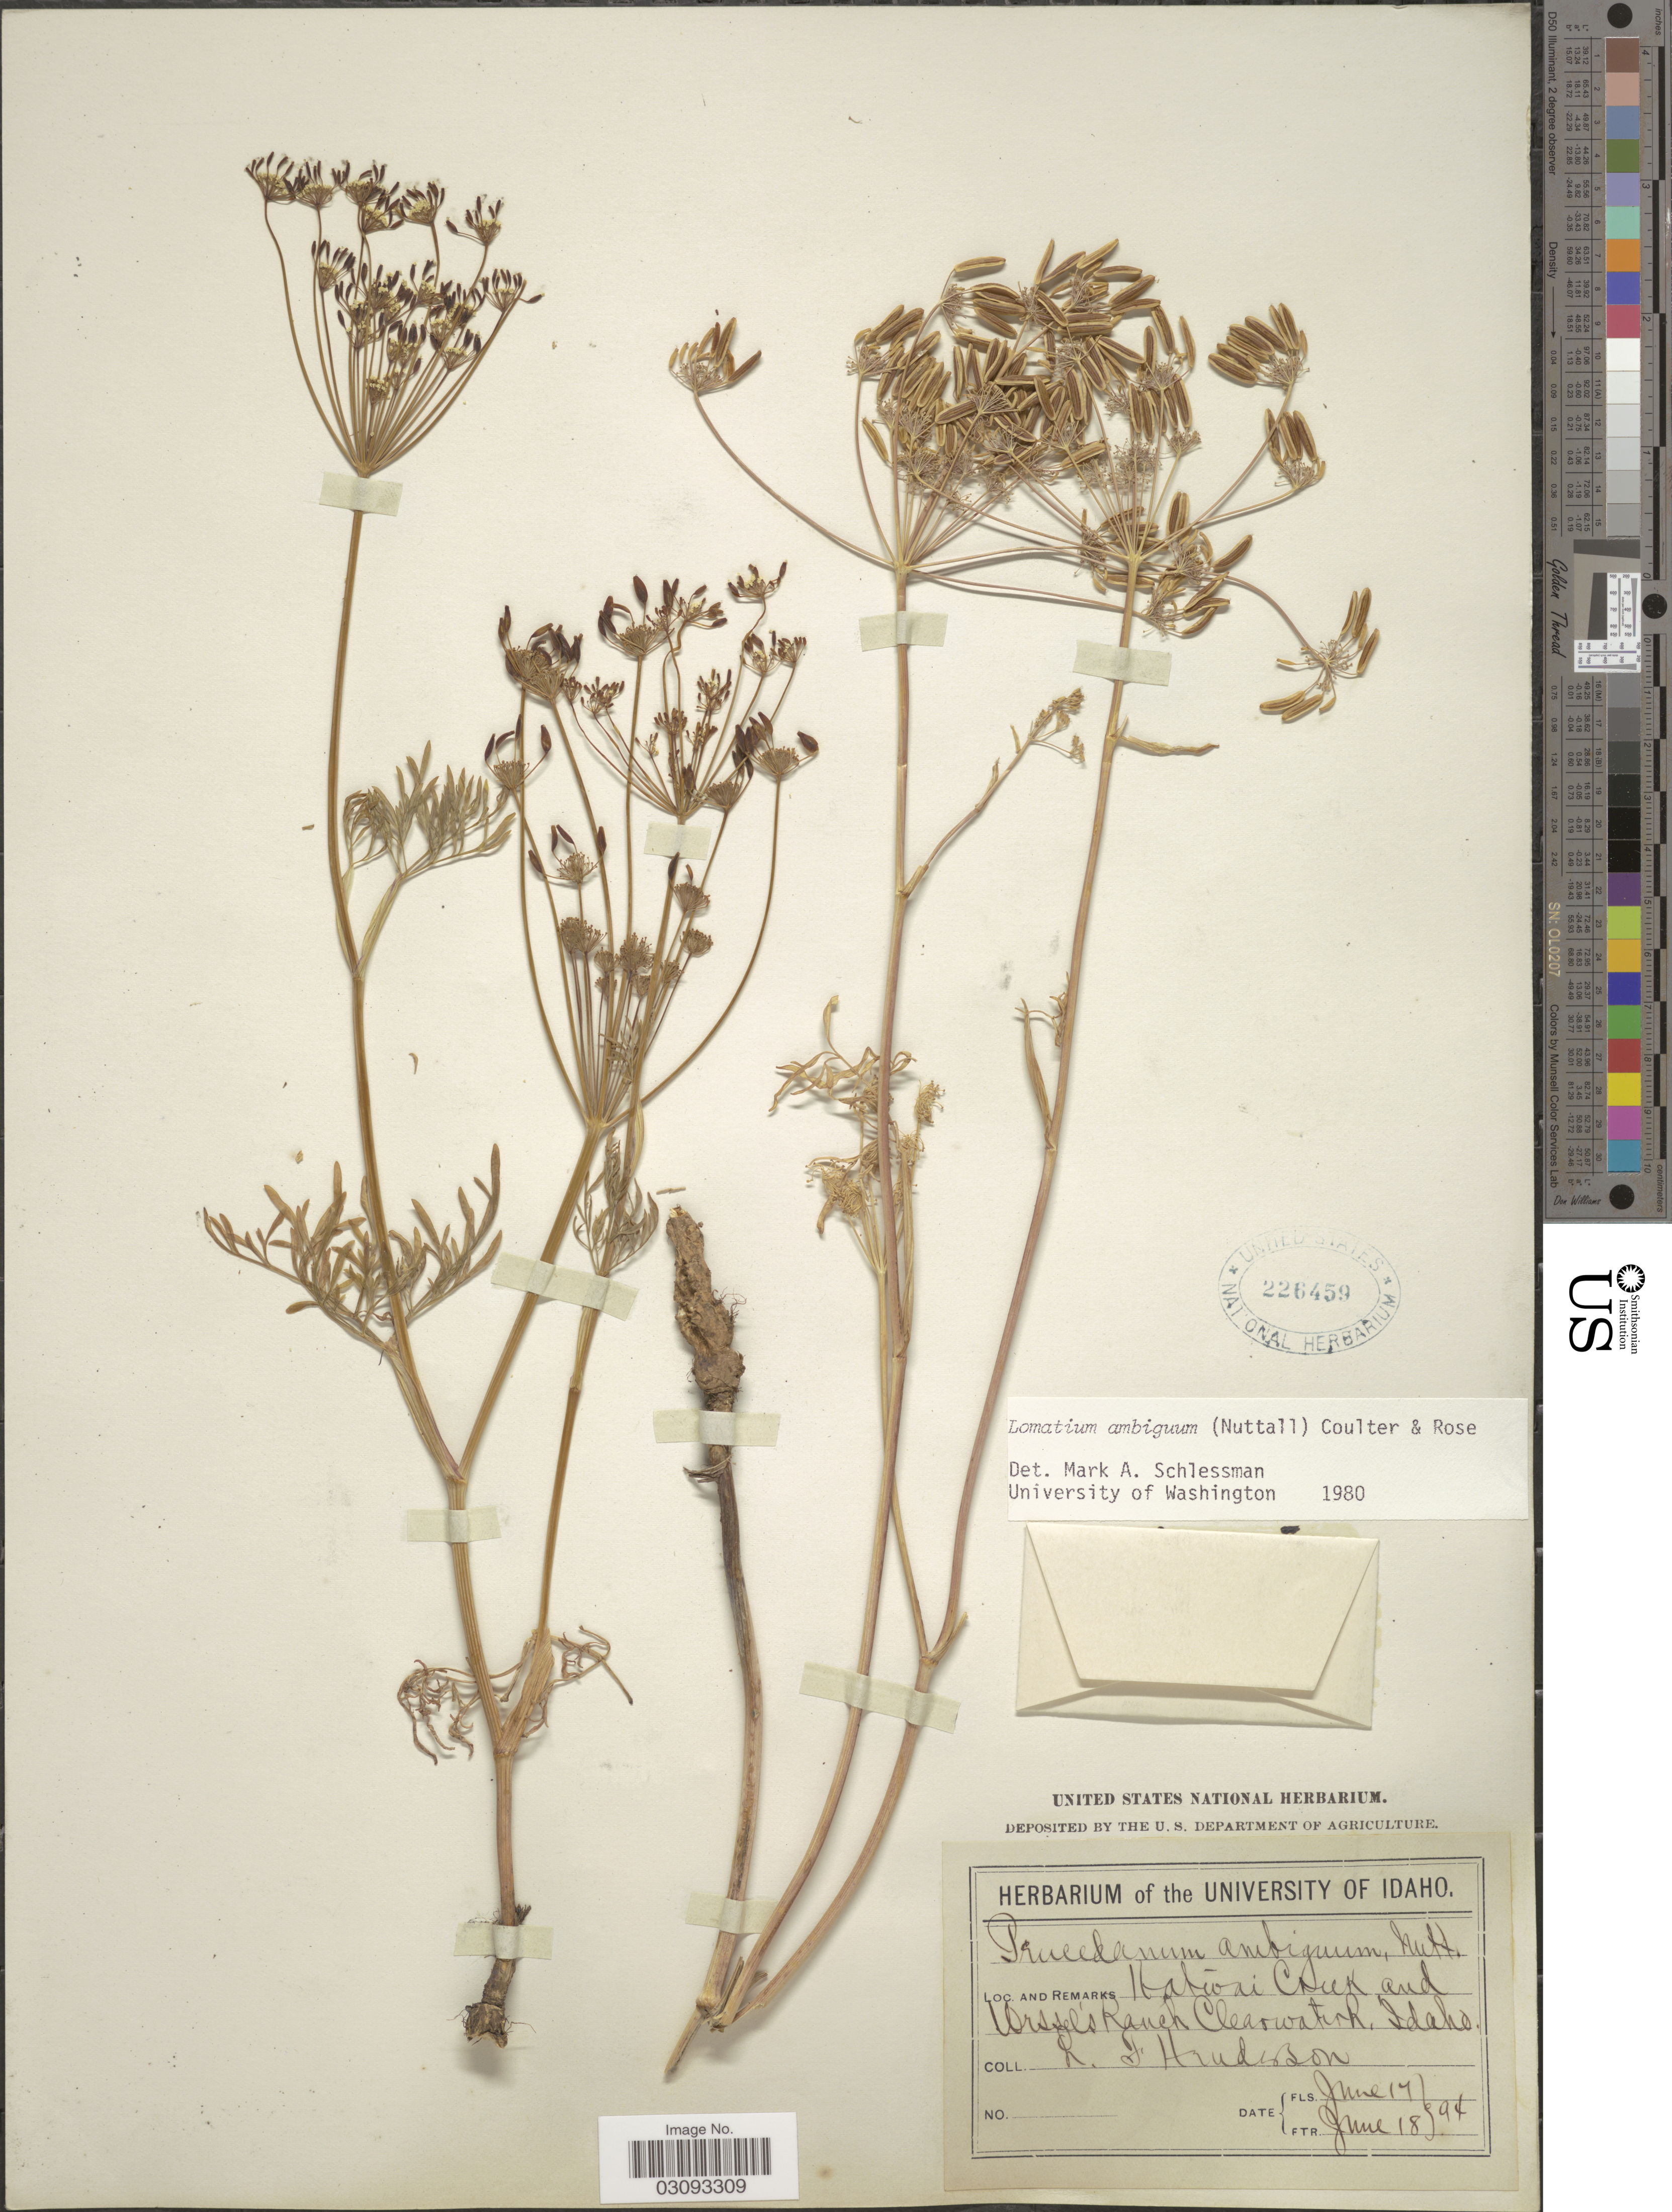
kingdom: Plantae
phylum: Tracheophyta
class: Magnoliopsida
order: Apiales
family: Apiaceae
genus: Lomatium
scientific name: Lomatium ambiguum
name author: (Nutt.) Coult. & Rose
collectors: L. F. Hudson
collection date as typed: Transcribed d/m/y: 14/6/94 to 18/6/94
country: United States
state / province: Idaho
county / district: Clearwater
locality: Hatwai Creek and Ursell's Ranch Clearwater.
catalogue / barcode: US 226459